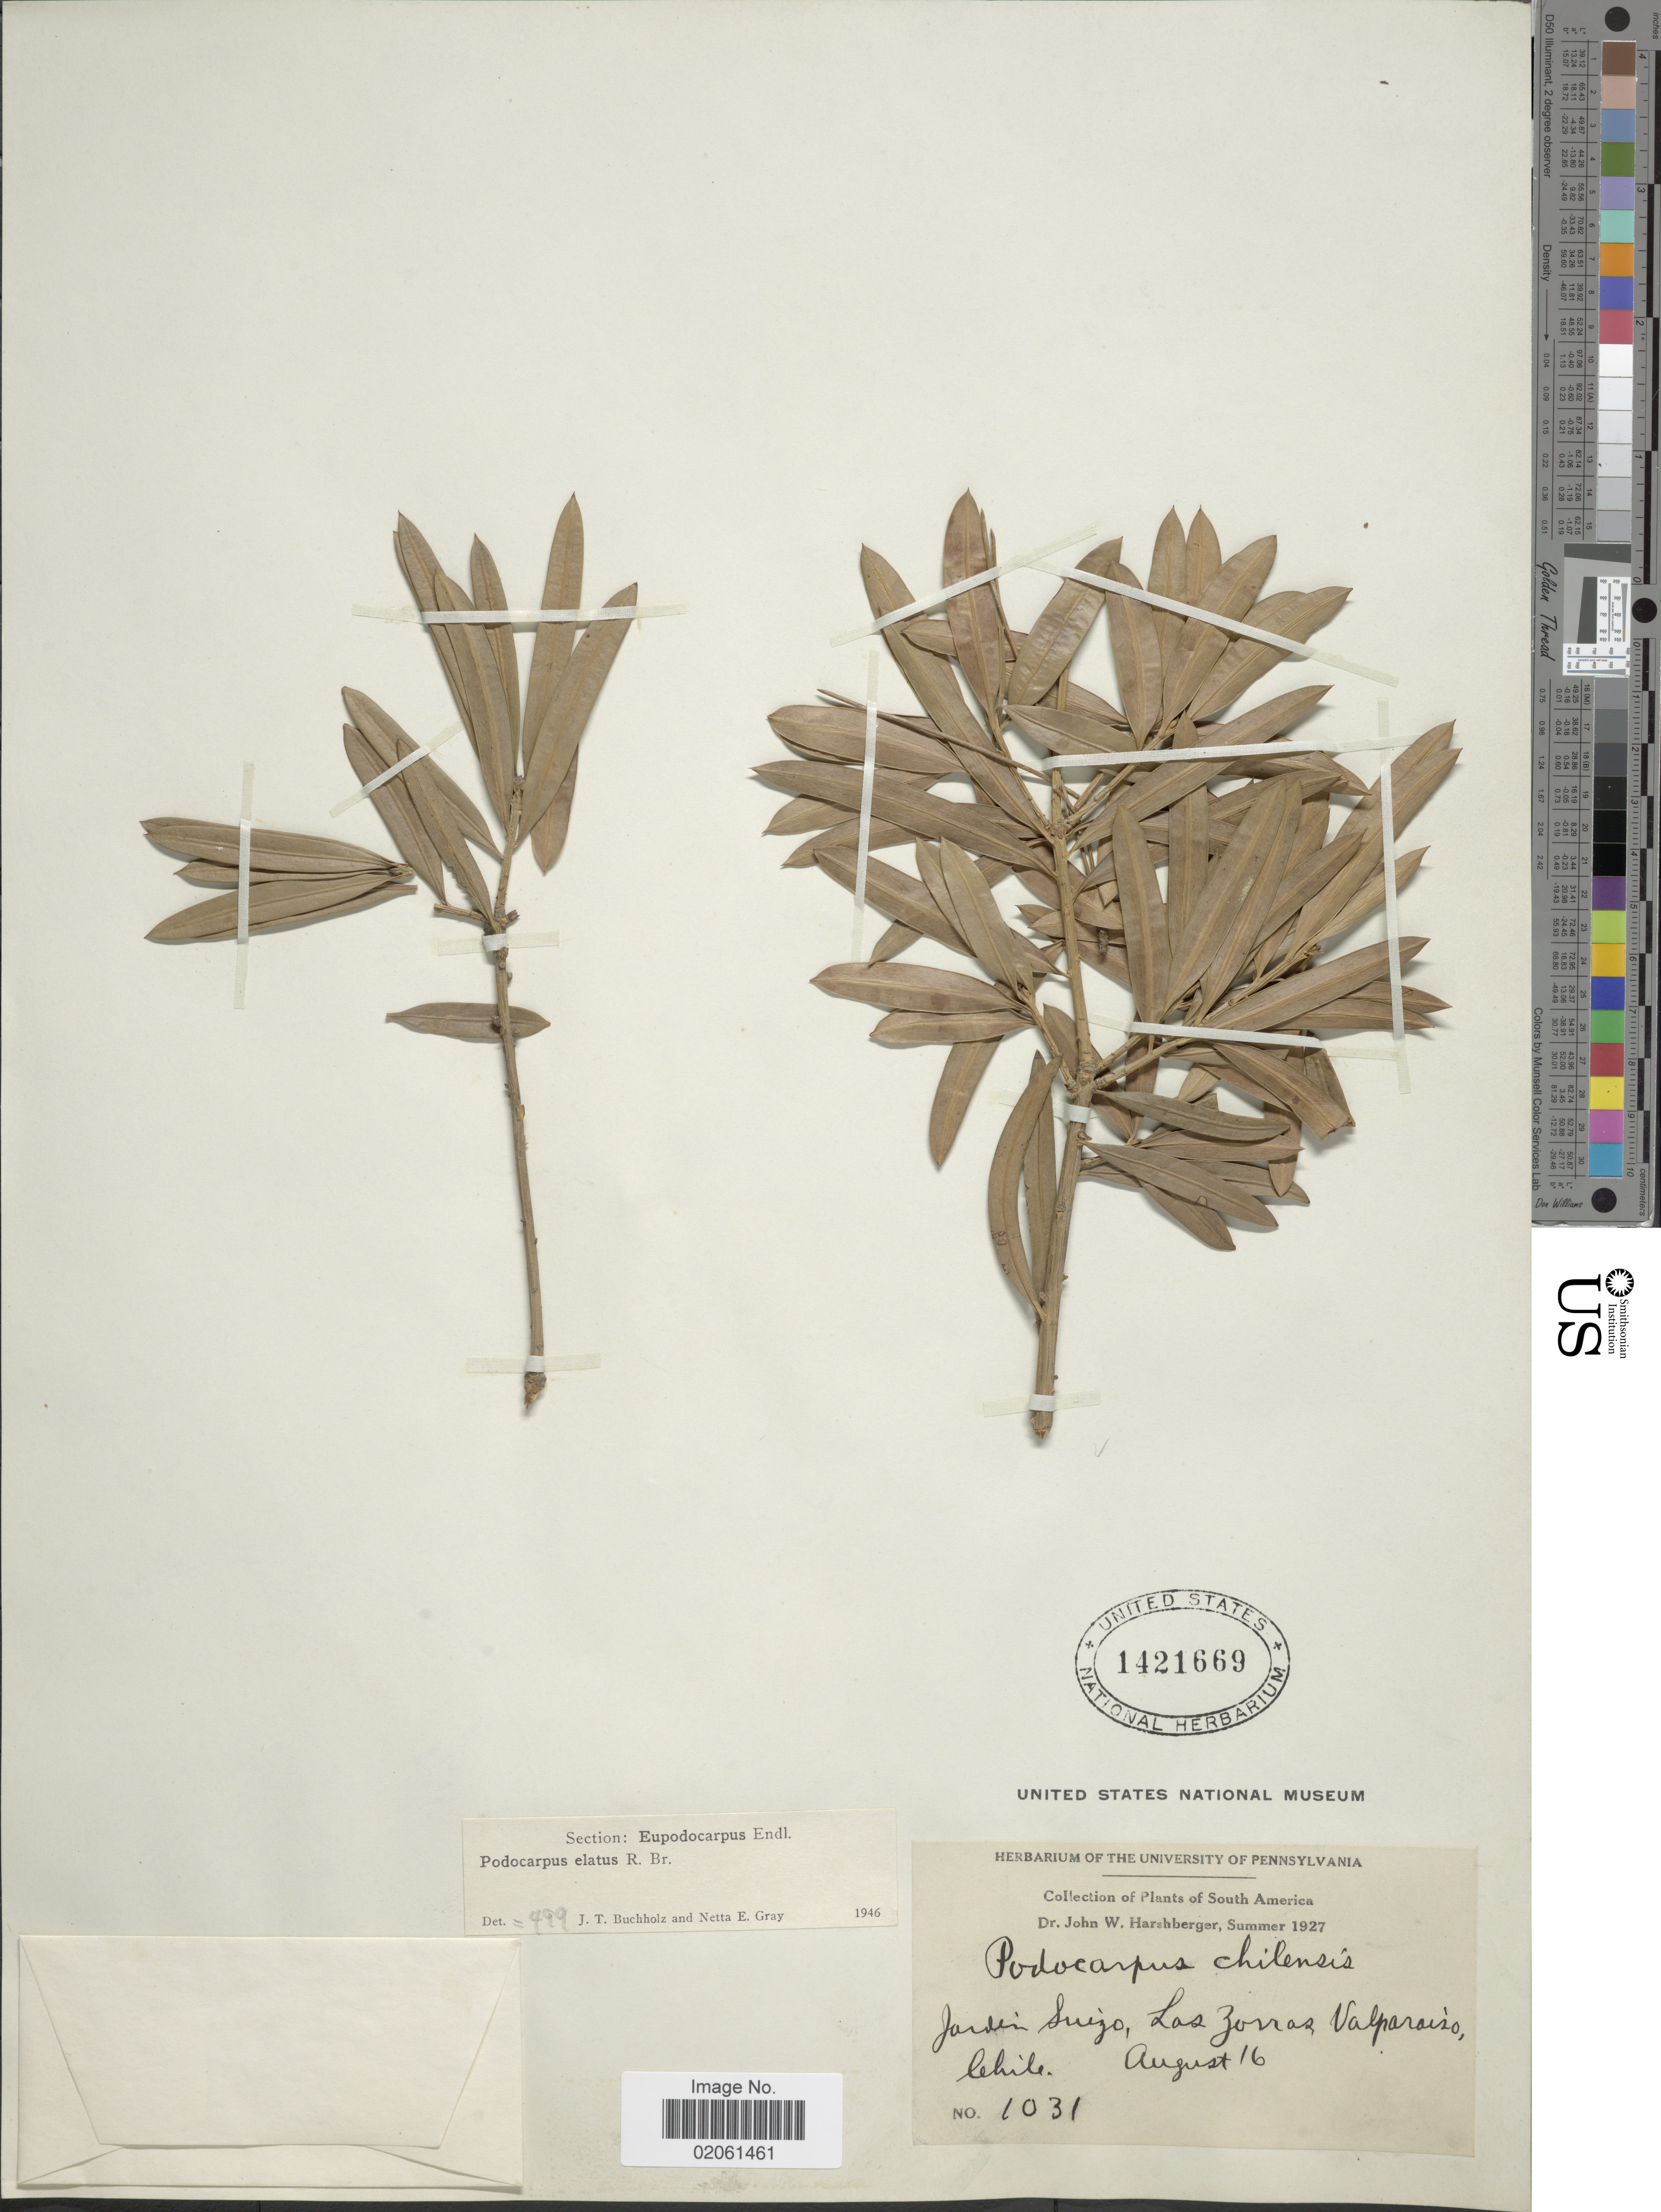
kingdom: Plantae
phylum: Tracheophyta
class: Pinopsida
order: Pinales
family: Podocarpaceae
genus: Podocarpus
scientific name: Podocarpus elatus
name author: R. Br. ex Endl.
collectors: J. W. Harshberger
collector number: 1031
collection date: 1927-08-16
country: Chile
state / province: Valparaíso (V)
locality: Jardin Suizo, Las Zonas.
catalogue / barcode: US 1421669